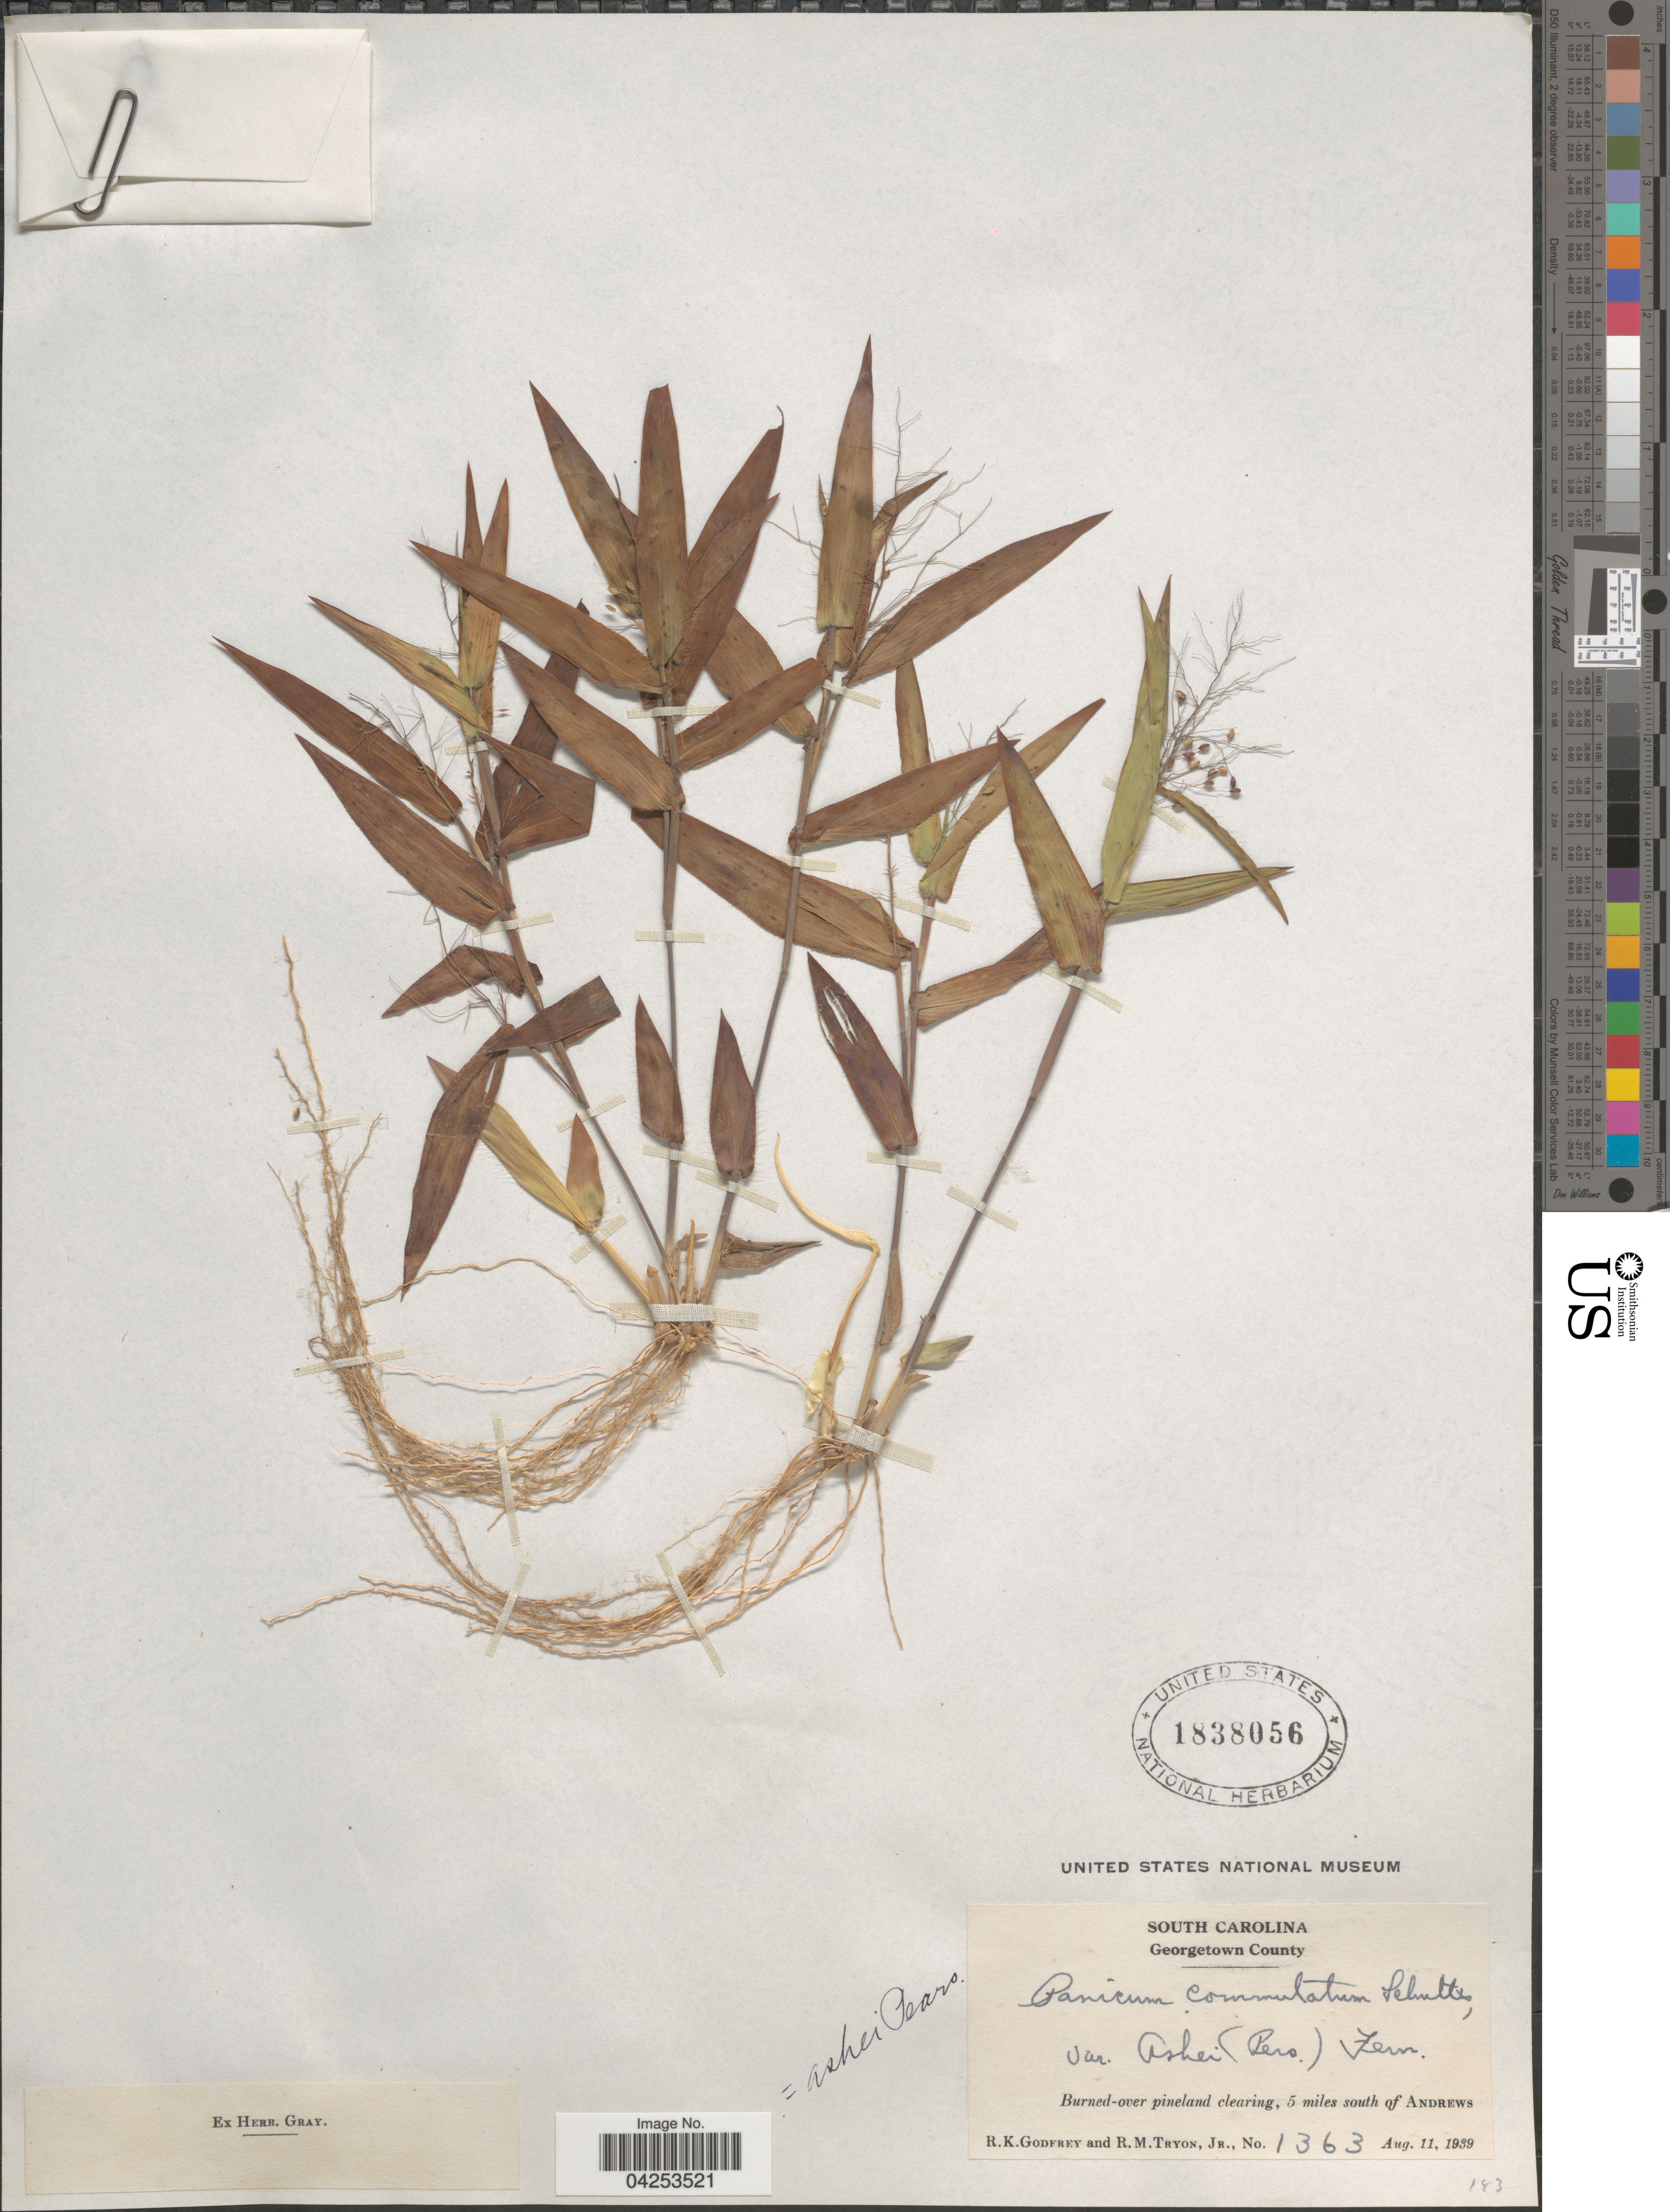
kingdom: Plantae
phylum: Tracheophyta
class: Liliopsida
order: Poales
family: Poaceae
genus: Dichanthelium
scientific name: Dichanthelium commutatum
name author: (Schult.) Gould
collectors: R. K. Godfrey & R. Tryon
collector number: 1363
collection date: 1939-08-11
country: United States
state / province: South Carolina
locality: Georgetown County. Burned-over pineland clearing, 5 miles south of Andrews.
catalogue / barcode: US 1838056